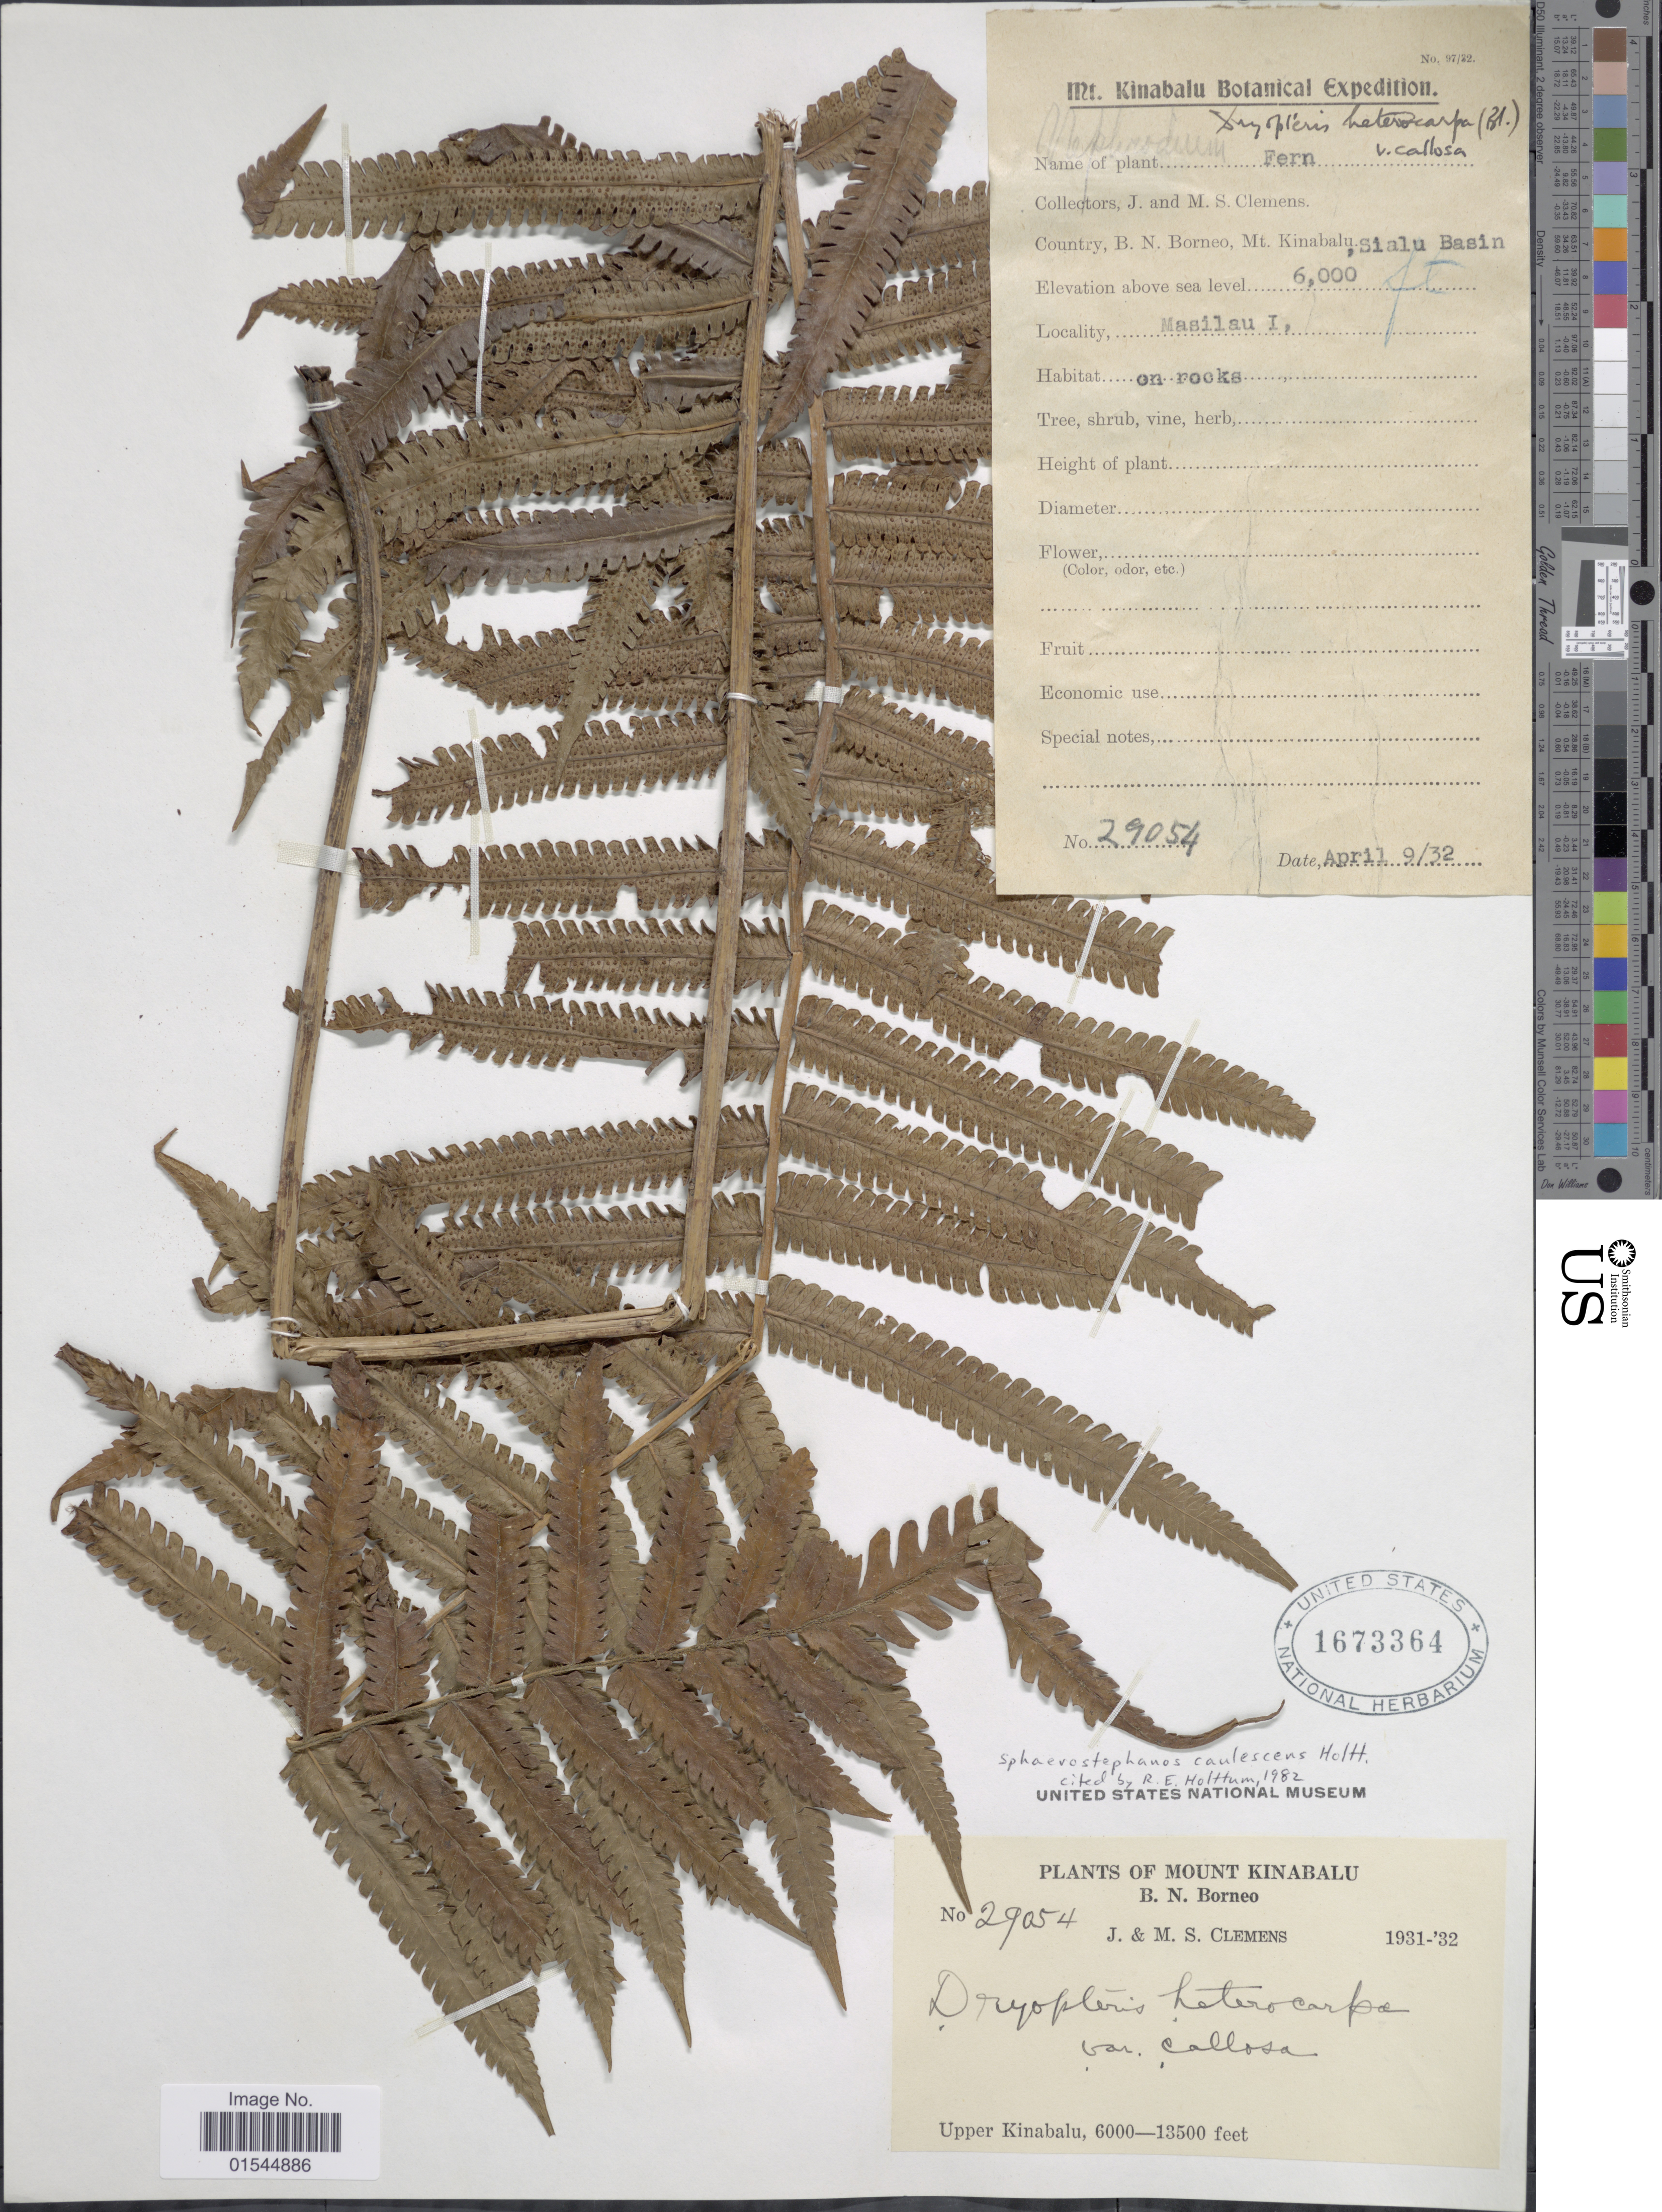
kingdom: Plantae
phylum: Tracheophyta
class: Polypodiopsida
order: Polypodiales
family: Thelypteridaceae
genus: Sphaerostephanos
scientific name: Sphaerostephanos caulescens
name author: Holttum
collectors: J. Clemens & M. S. Clemens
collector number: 29054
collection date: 1932-04-09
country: Malaysia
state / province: Sabah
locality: Mount Kinabalu, B.N. Borneo, Upper Kinabalu, Sialu Basin, Masilau I.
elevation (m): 1829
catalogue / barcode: US 1673364